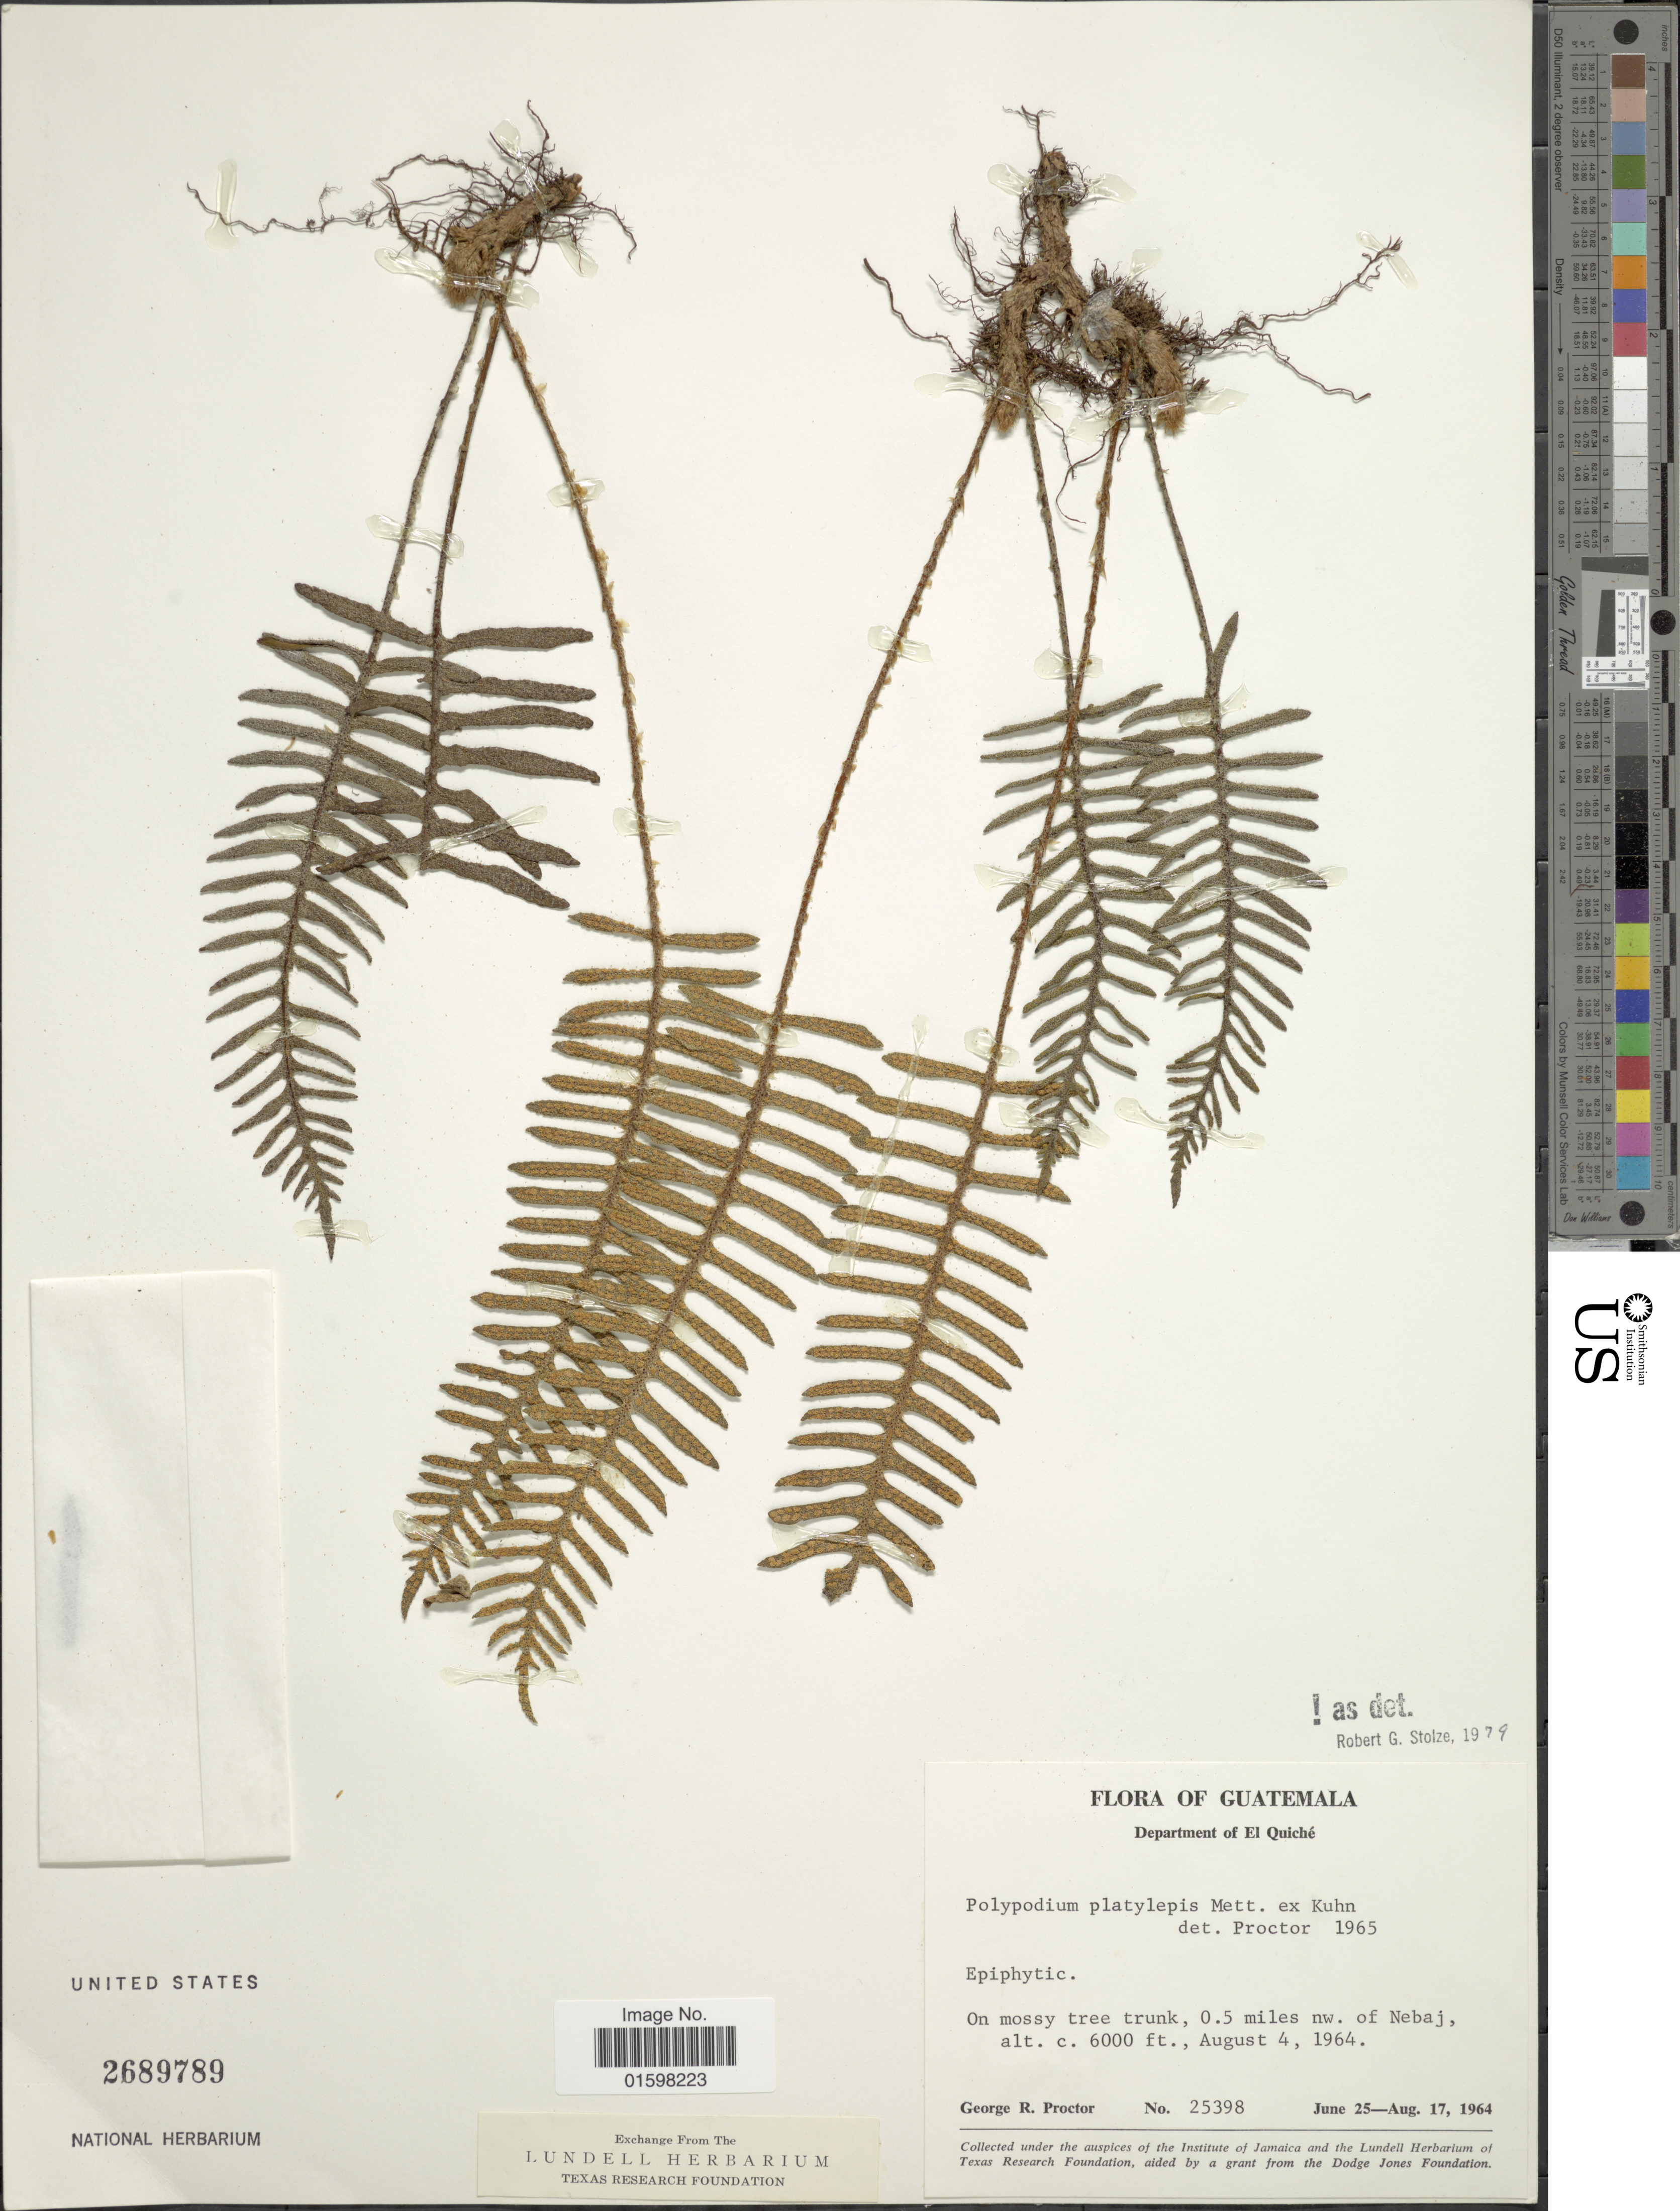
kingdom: Plantae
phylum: Tracheophyta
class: Polypodiopsida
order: Polypodiales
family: Polypodiaceae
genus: Pleopeltis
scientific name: Pleopeltis platylepis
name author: (Mett. ex Kuhn) A.R. Sm. & Tejero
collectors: G. R. Proctor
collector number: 25398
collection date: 1964-06-25/1964-08-17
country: Guatemala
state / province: El Quiché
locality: Department of El Quiche. 0.5 miles nw. of Nebaj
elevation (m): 1829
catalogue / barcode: US 2689789